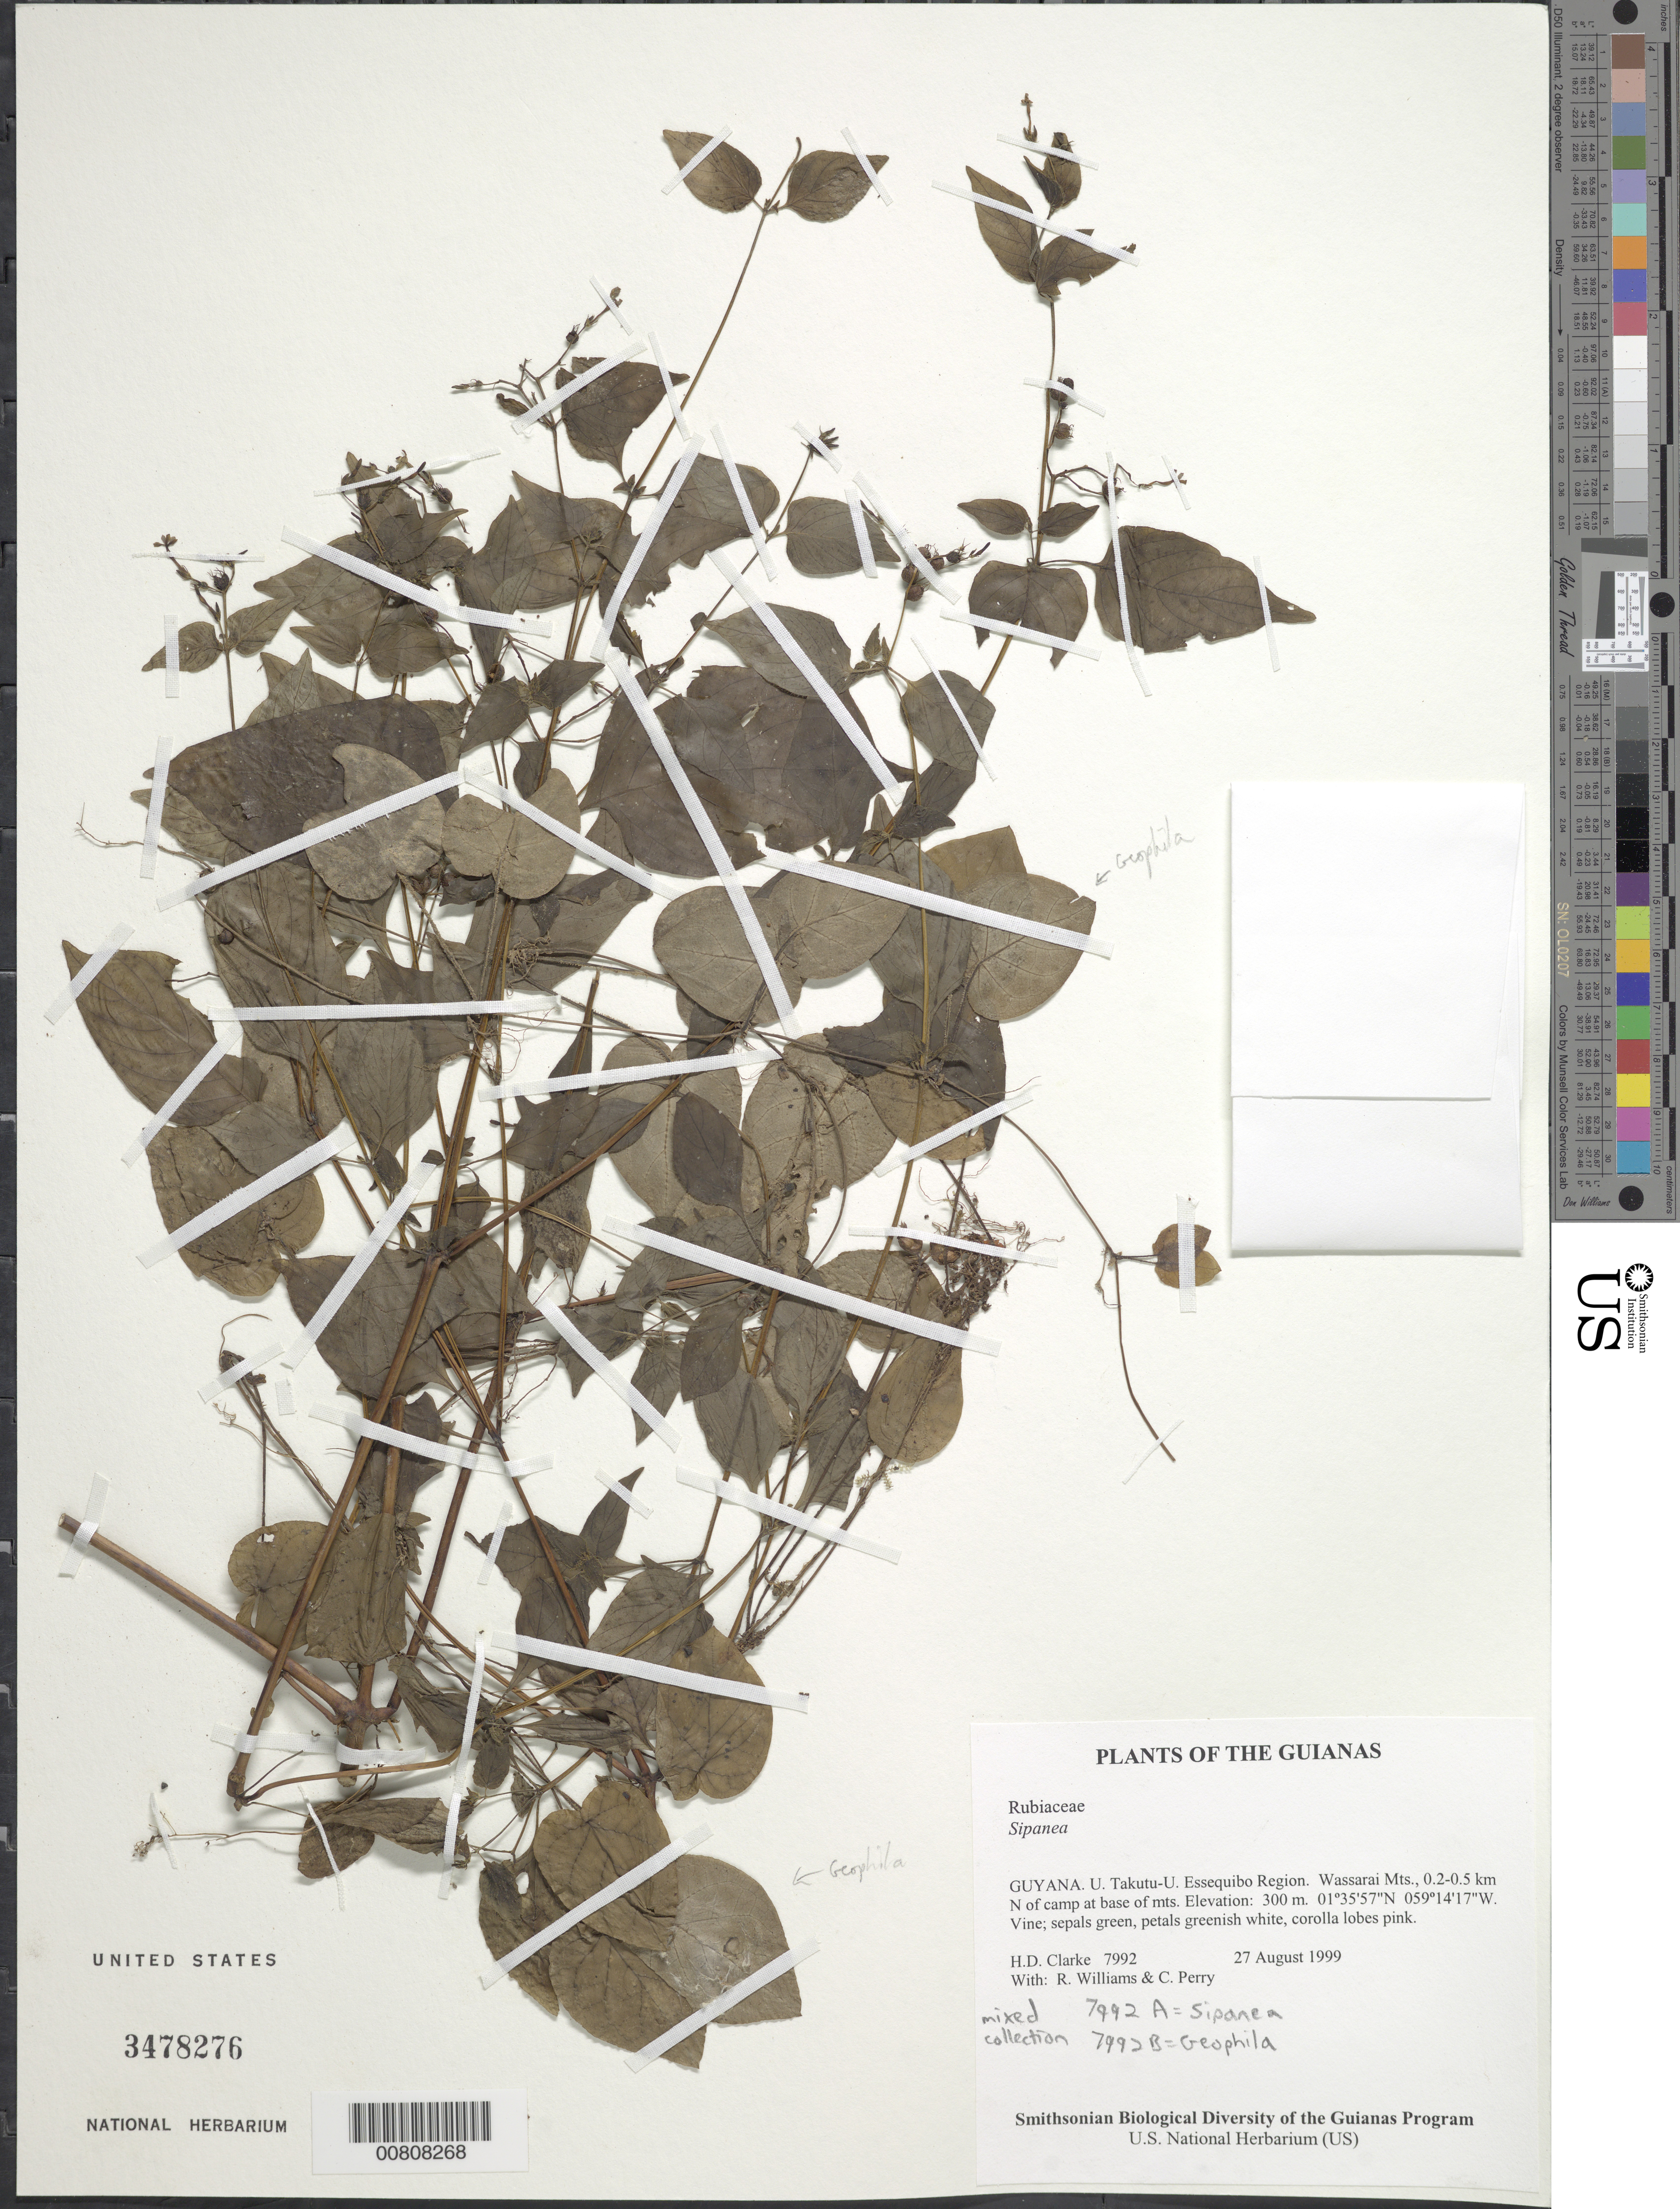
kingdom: Plantae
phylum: Tracheophyta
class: Magnoliopsida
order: Gentianales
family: Rubiaceae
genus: Sipanea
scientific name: Sipanea sp.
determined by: Taylor, Charlotte M.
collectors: H. D. Clarke, R. Williams & C. Perry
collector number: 7992 A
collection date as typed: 27 August 1999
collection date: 1999-08-27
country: Guyana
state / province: U. Takutu-U. Essequibo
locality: Wassarai Mts., 0.2-0.5 km N of camp at base of mts.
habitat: Semi-disturbed forest at base of escarpment on brown sandy clay and boulders, with Euterpe, Jacaratia & Cecropia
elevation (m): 300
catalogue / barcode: US 3478276-2